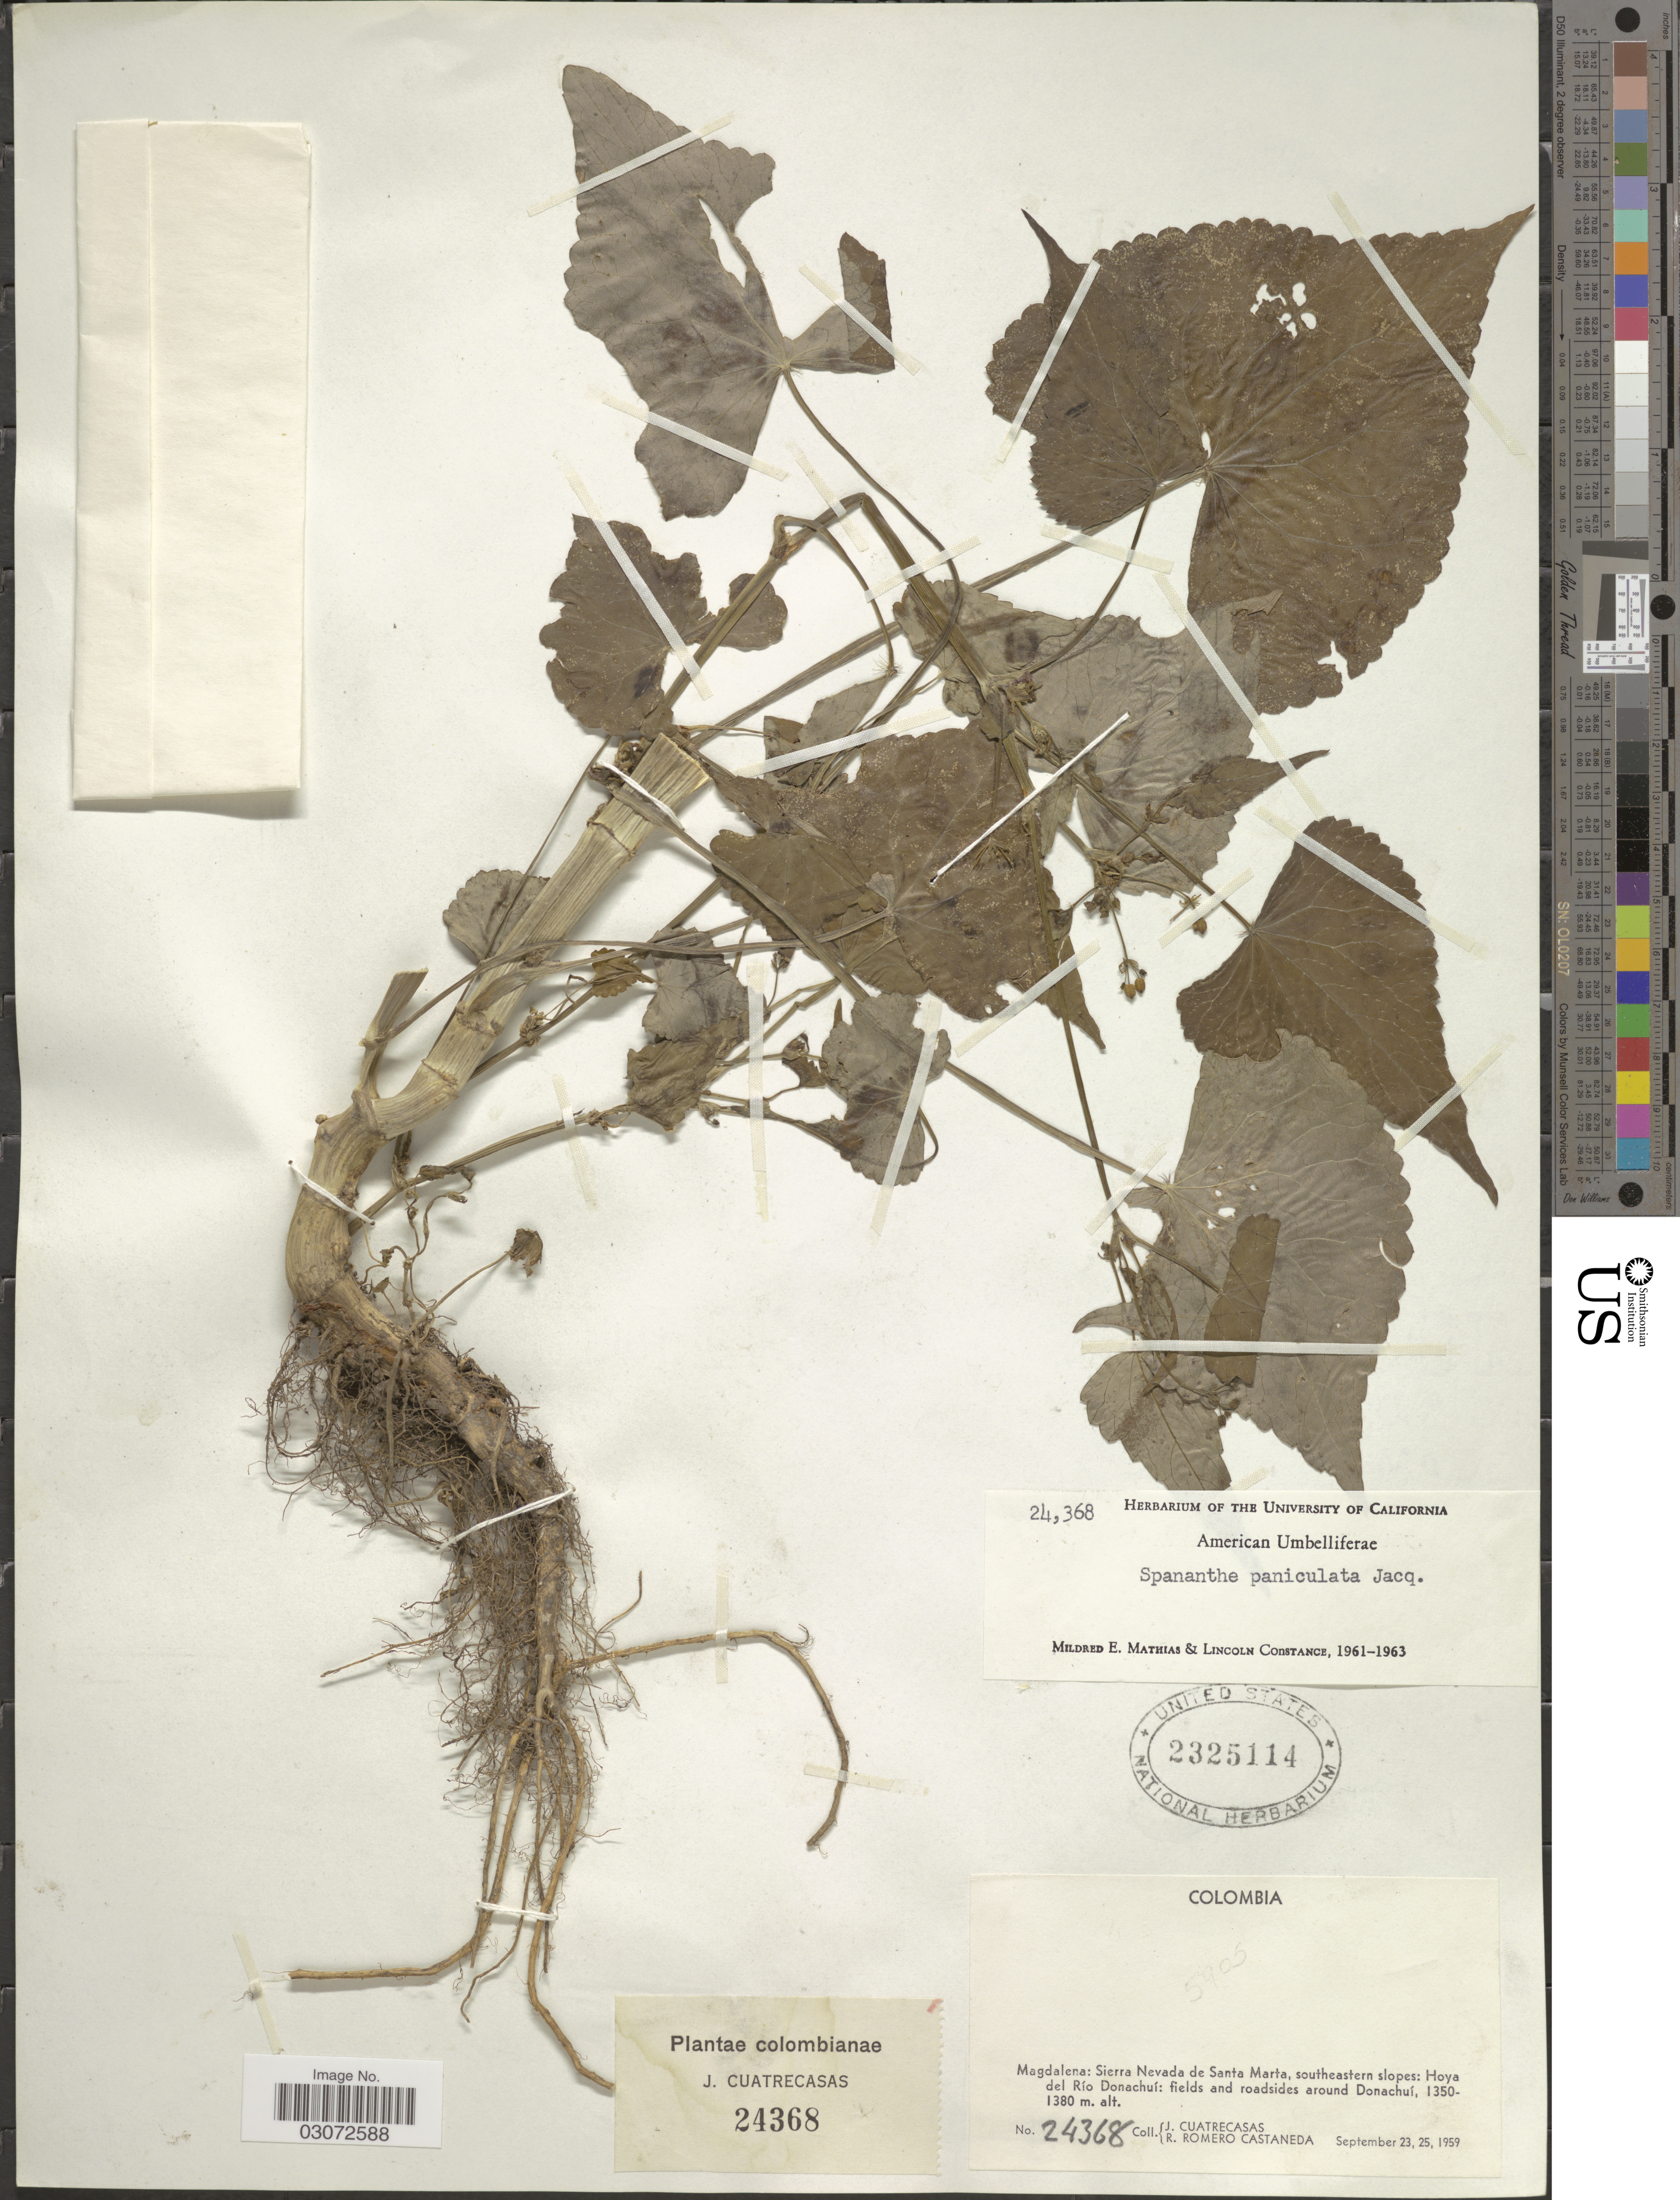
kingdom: Plantae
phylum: Tracheophyta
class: Magnoliopsida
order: Apiales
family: Apiaceae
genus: Spananthe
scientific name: Spananthe paniculata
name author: Jacq.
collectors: J. Cuatrecasas & R. Romero Castañeda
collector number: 24368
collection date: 1959-09-23/1959-09-25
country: Colombia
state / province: Magdalena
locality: Sierra Nevada de Santa Marta, southeastern slopes: Hoya del Río Donachuí: fields and roadsides around Donachuí.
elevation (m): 1350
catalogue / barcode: US 2325114